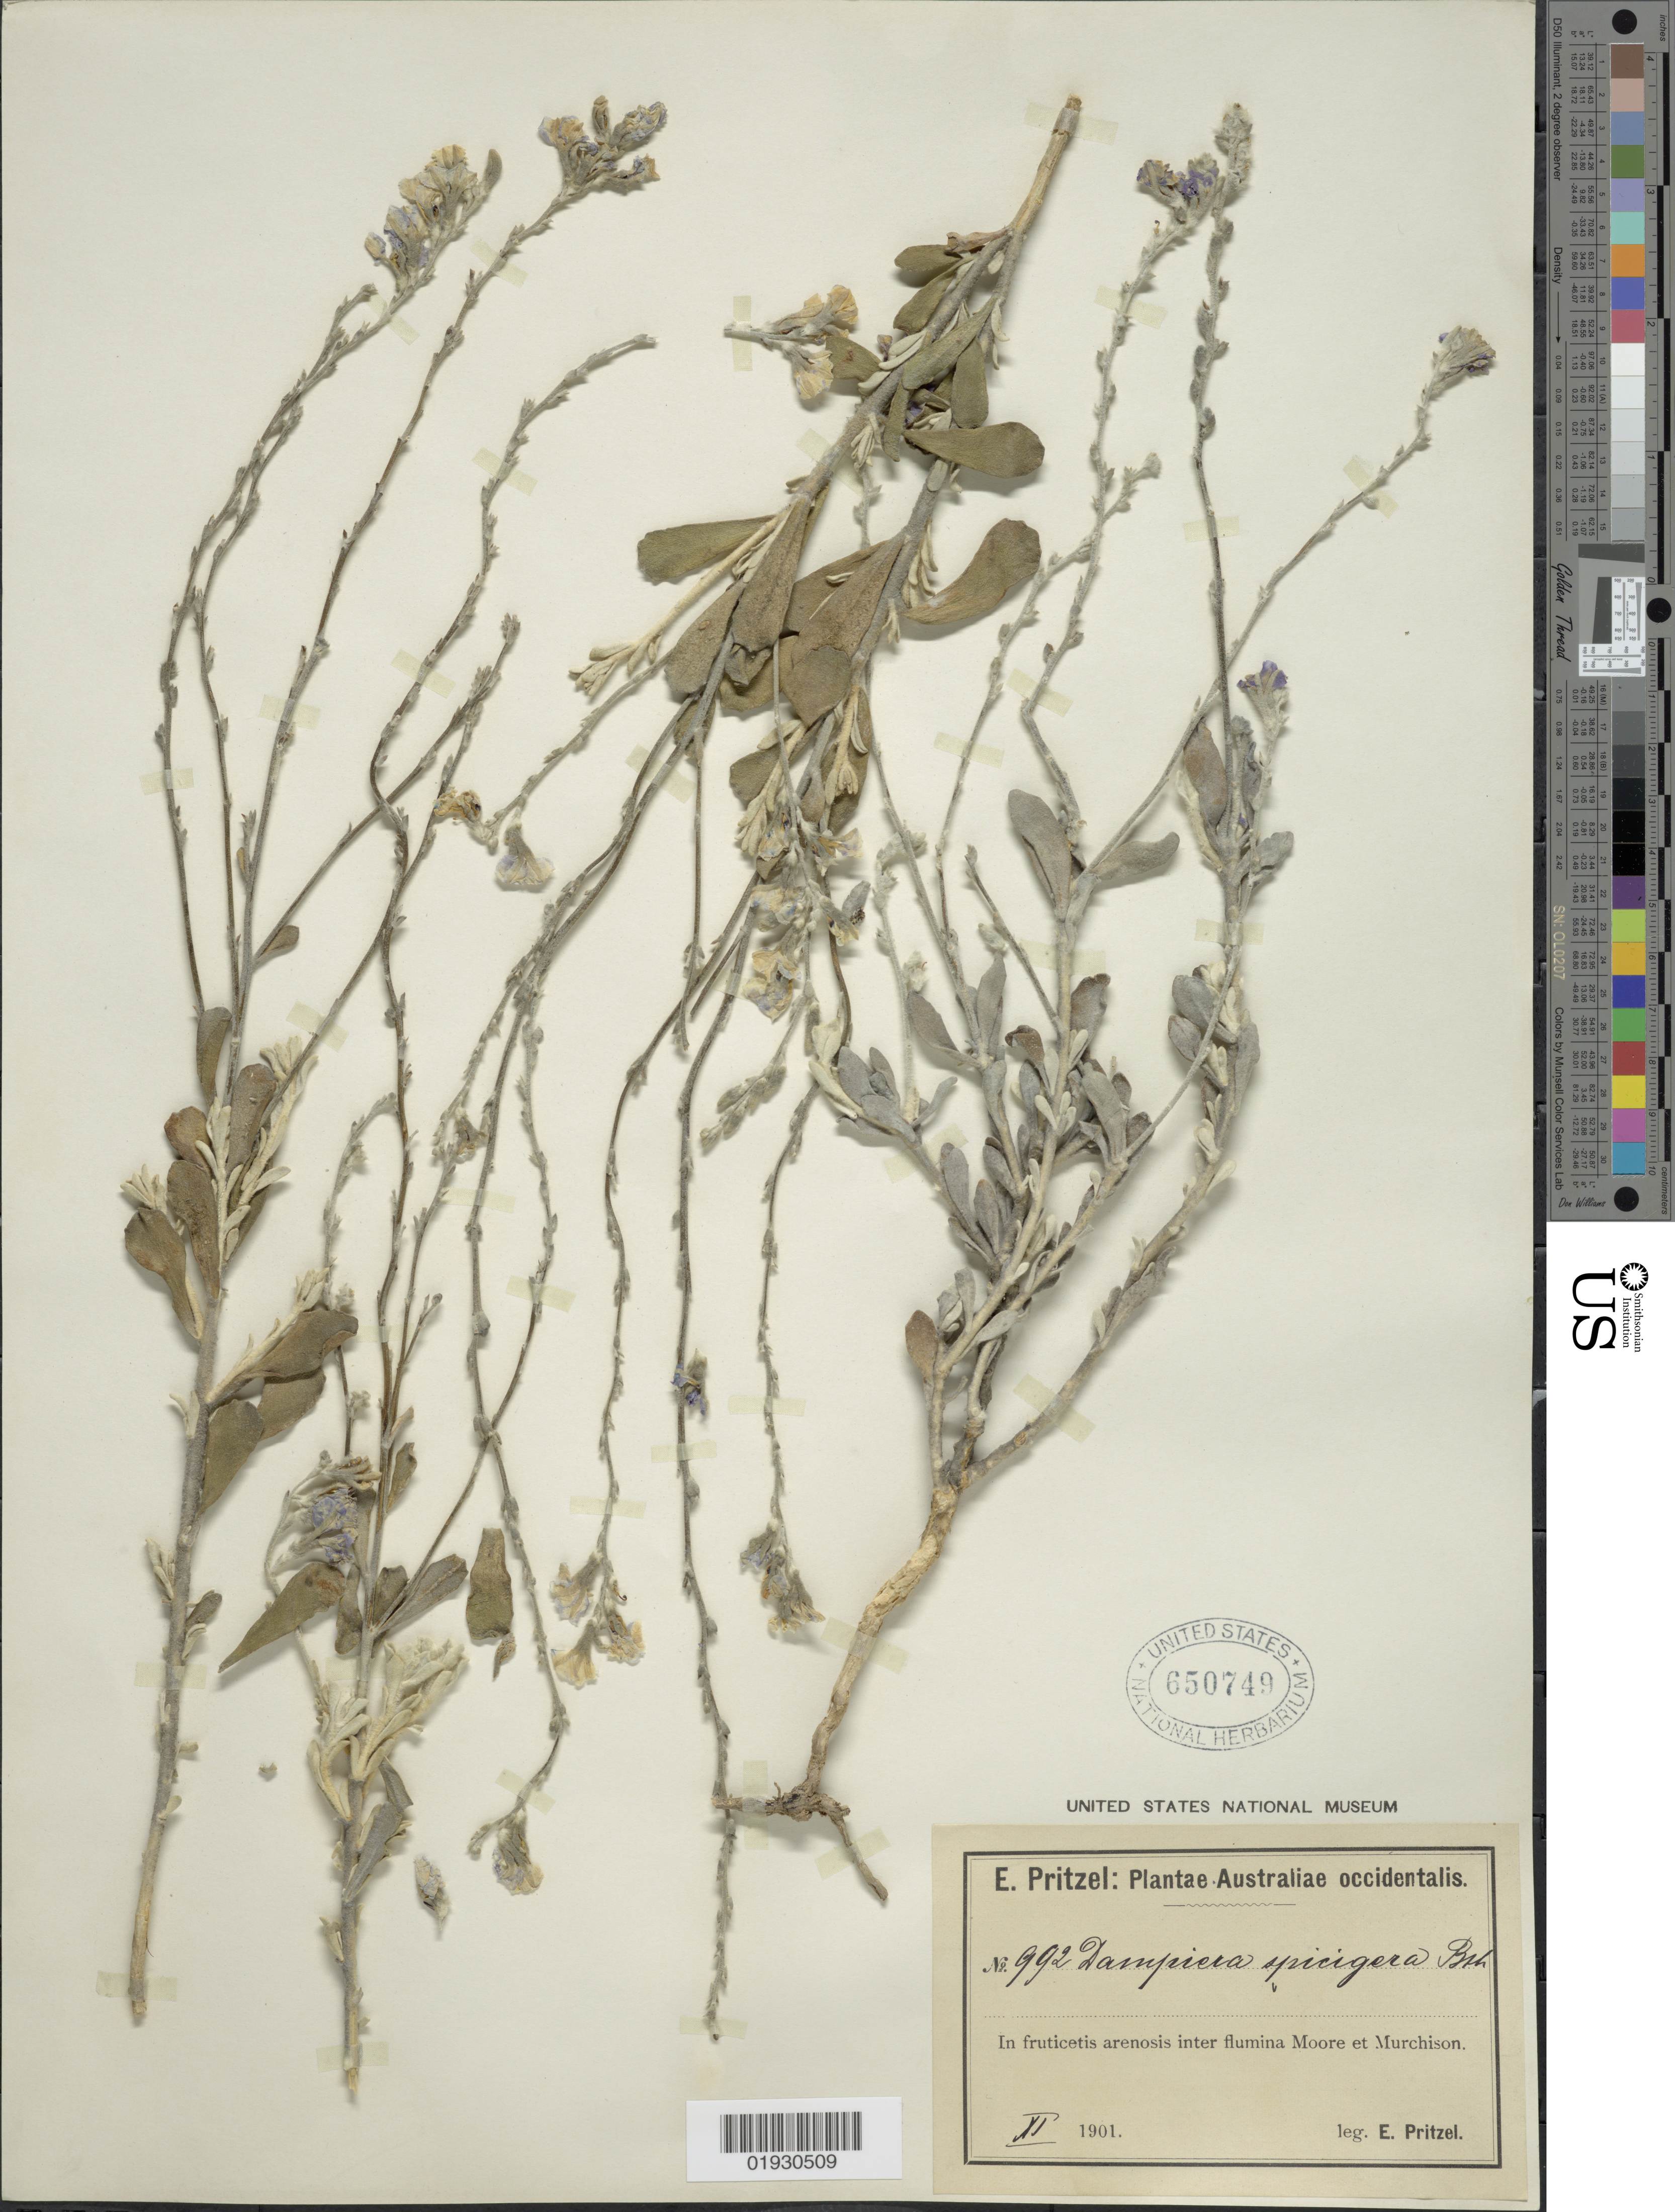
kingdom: Plantae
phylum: Tracheophyta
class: Magnoliopsida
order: Asterales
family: Goodeniaceae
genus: Dampiera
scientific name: Dampiera spicigera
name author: Benth.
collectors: E. G. Pritzel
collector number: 992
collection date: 1901-11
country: Australia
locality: Australiae occidentalis. In fruticetis arenosis inter flumina Moore et Murchison.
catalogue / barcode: US 650749